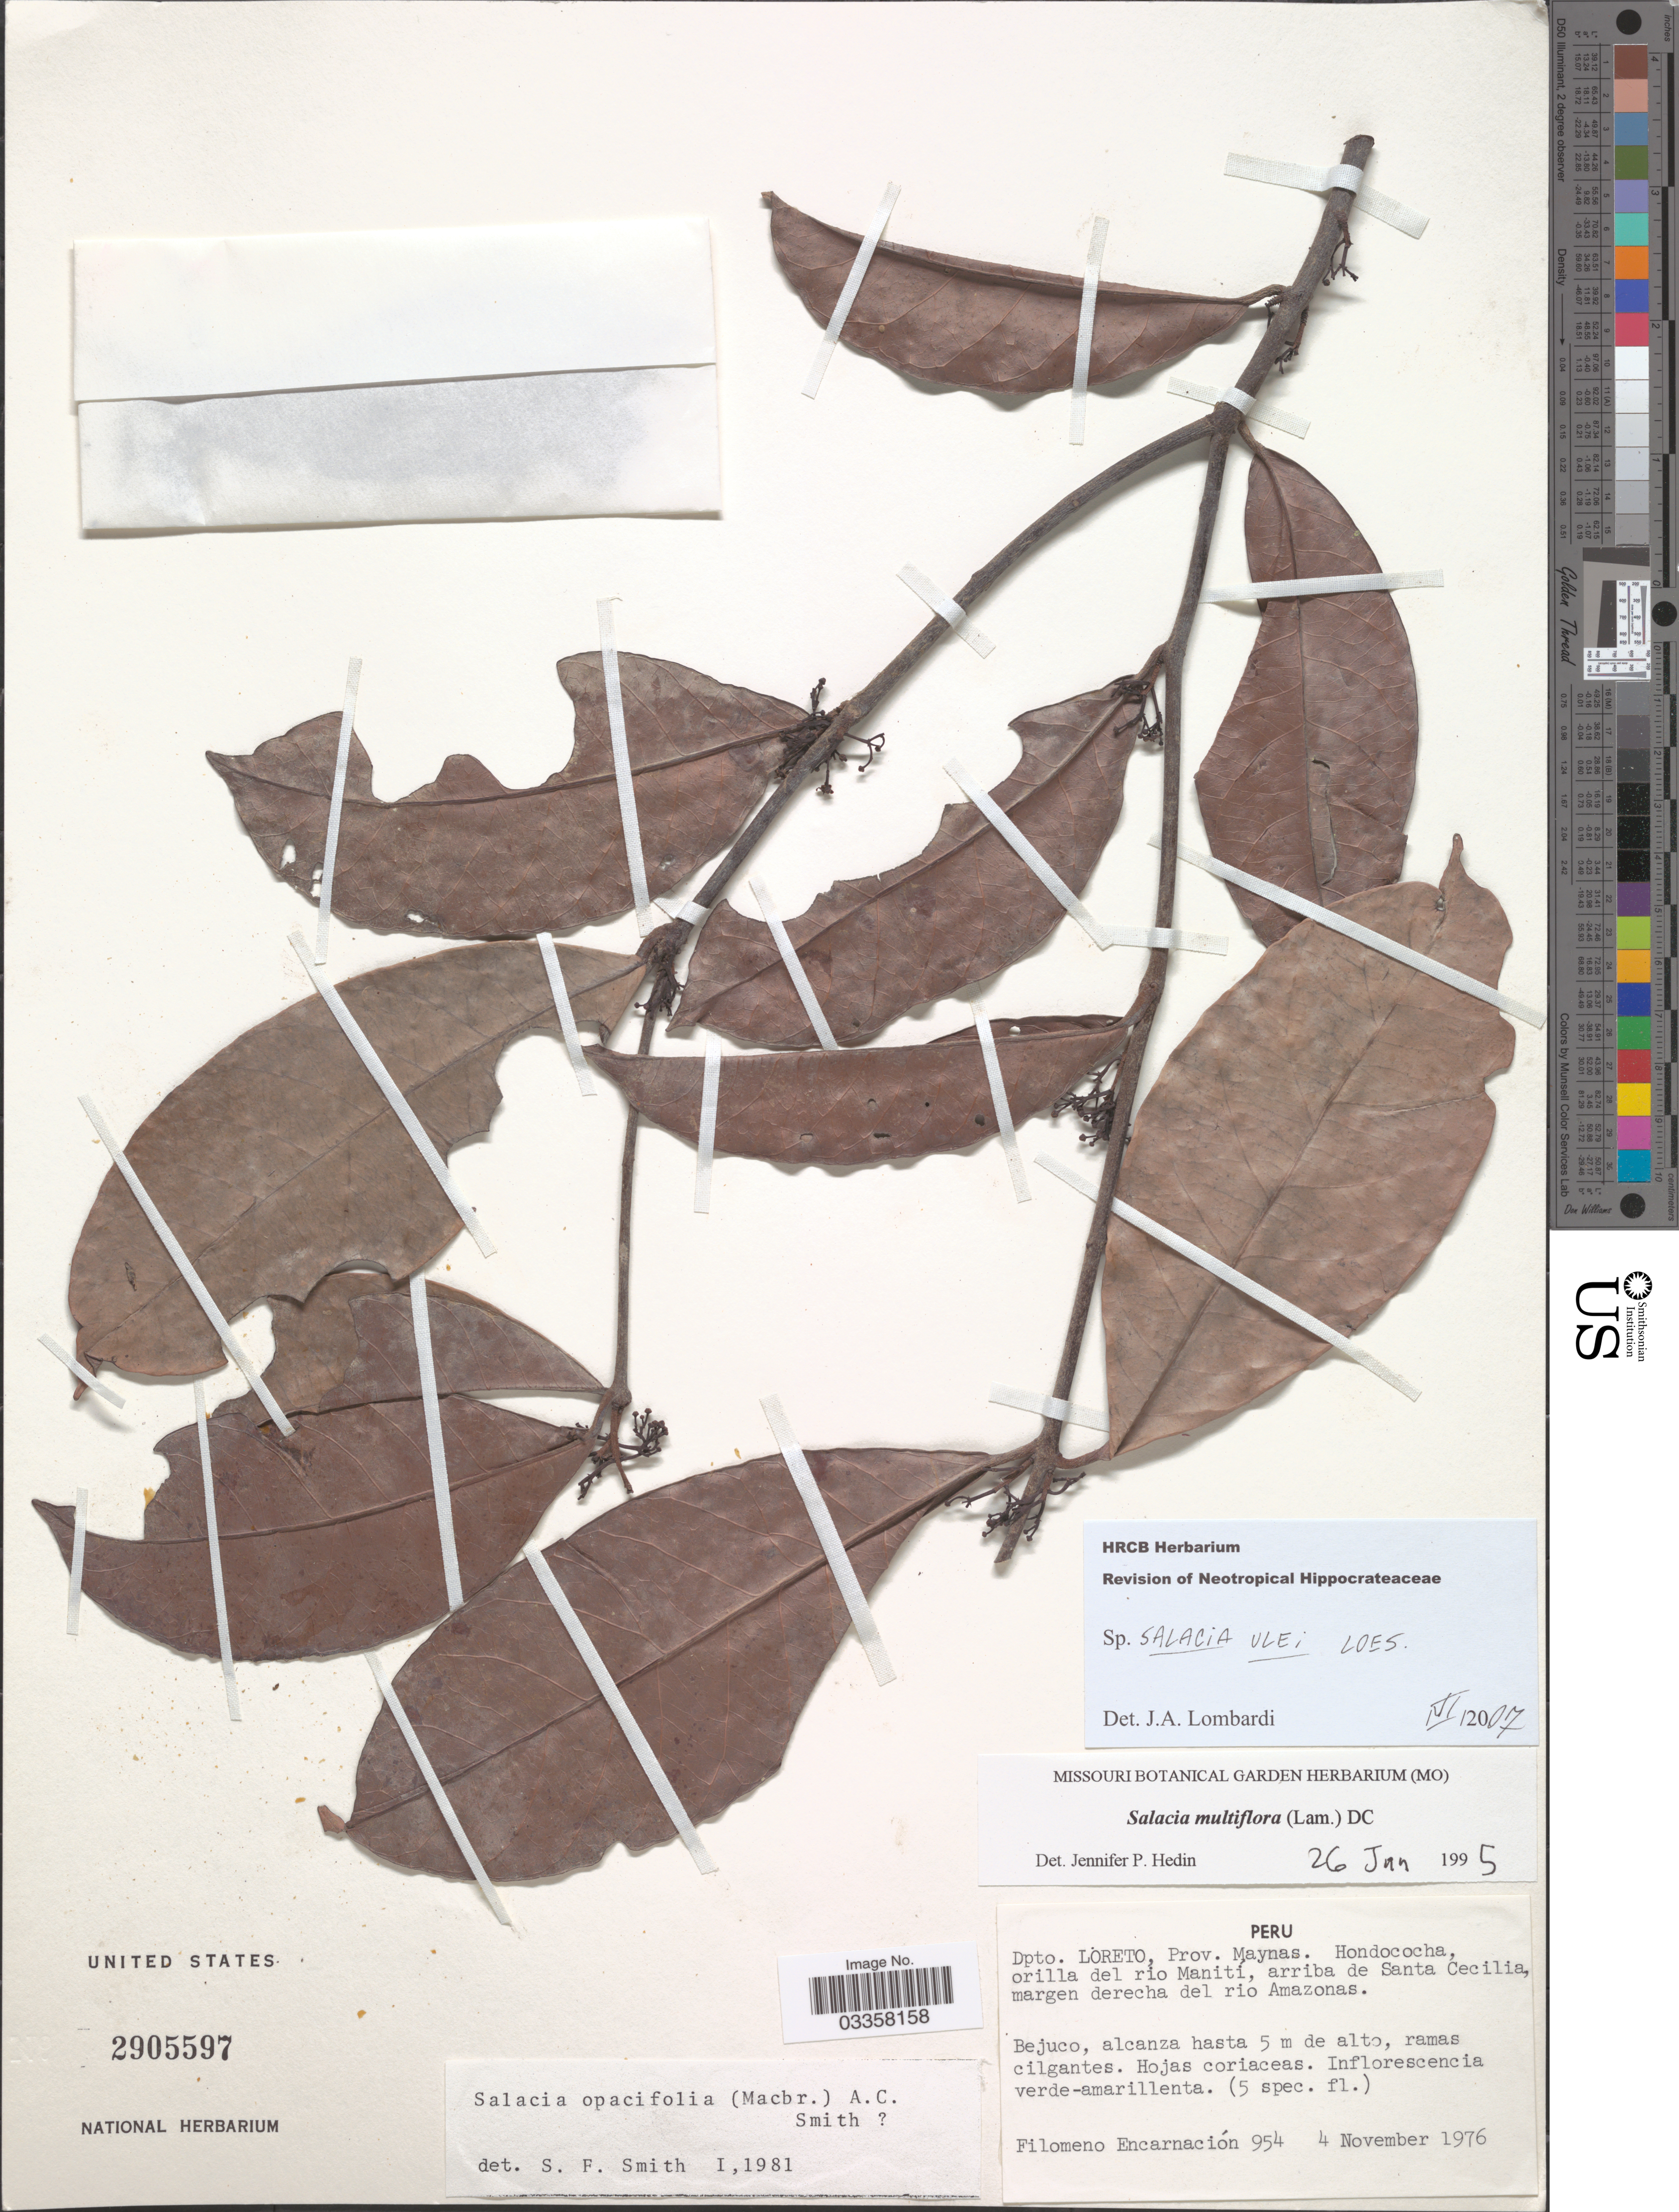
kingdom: Plantae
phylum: Tracheophyta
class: Magnoliopsida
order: Celastrales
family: Celastraceae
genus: Salacia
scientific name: Salacia ulei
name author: Loes.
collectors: F. Encarnación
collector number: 954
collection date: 1976-11-04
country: Peru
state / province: Loreto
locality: Dpto. Loreto, Prov. Maynas. Hondococha, orilla del rio Maniti, arriba de Santa Cecilia, margen derecha del rio Amazonas.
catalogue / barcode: US 2905597